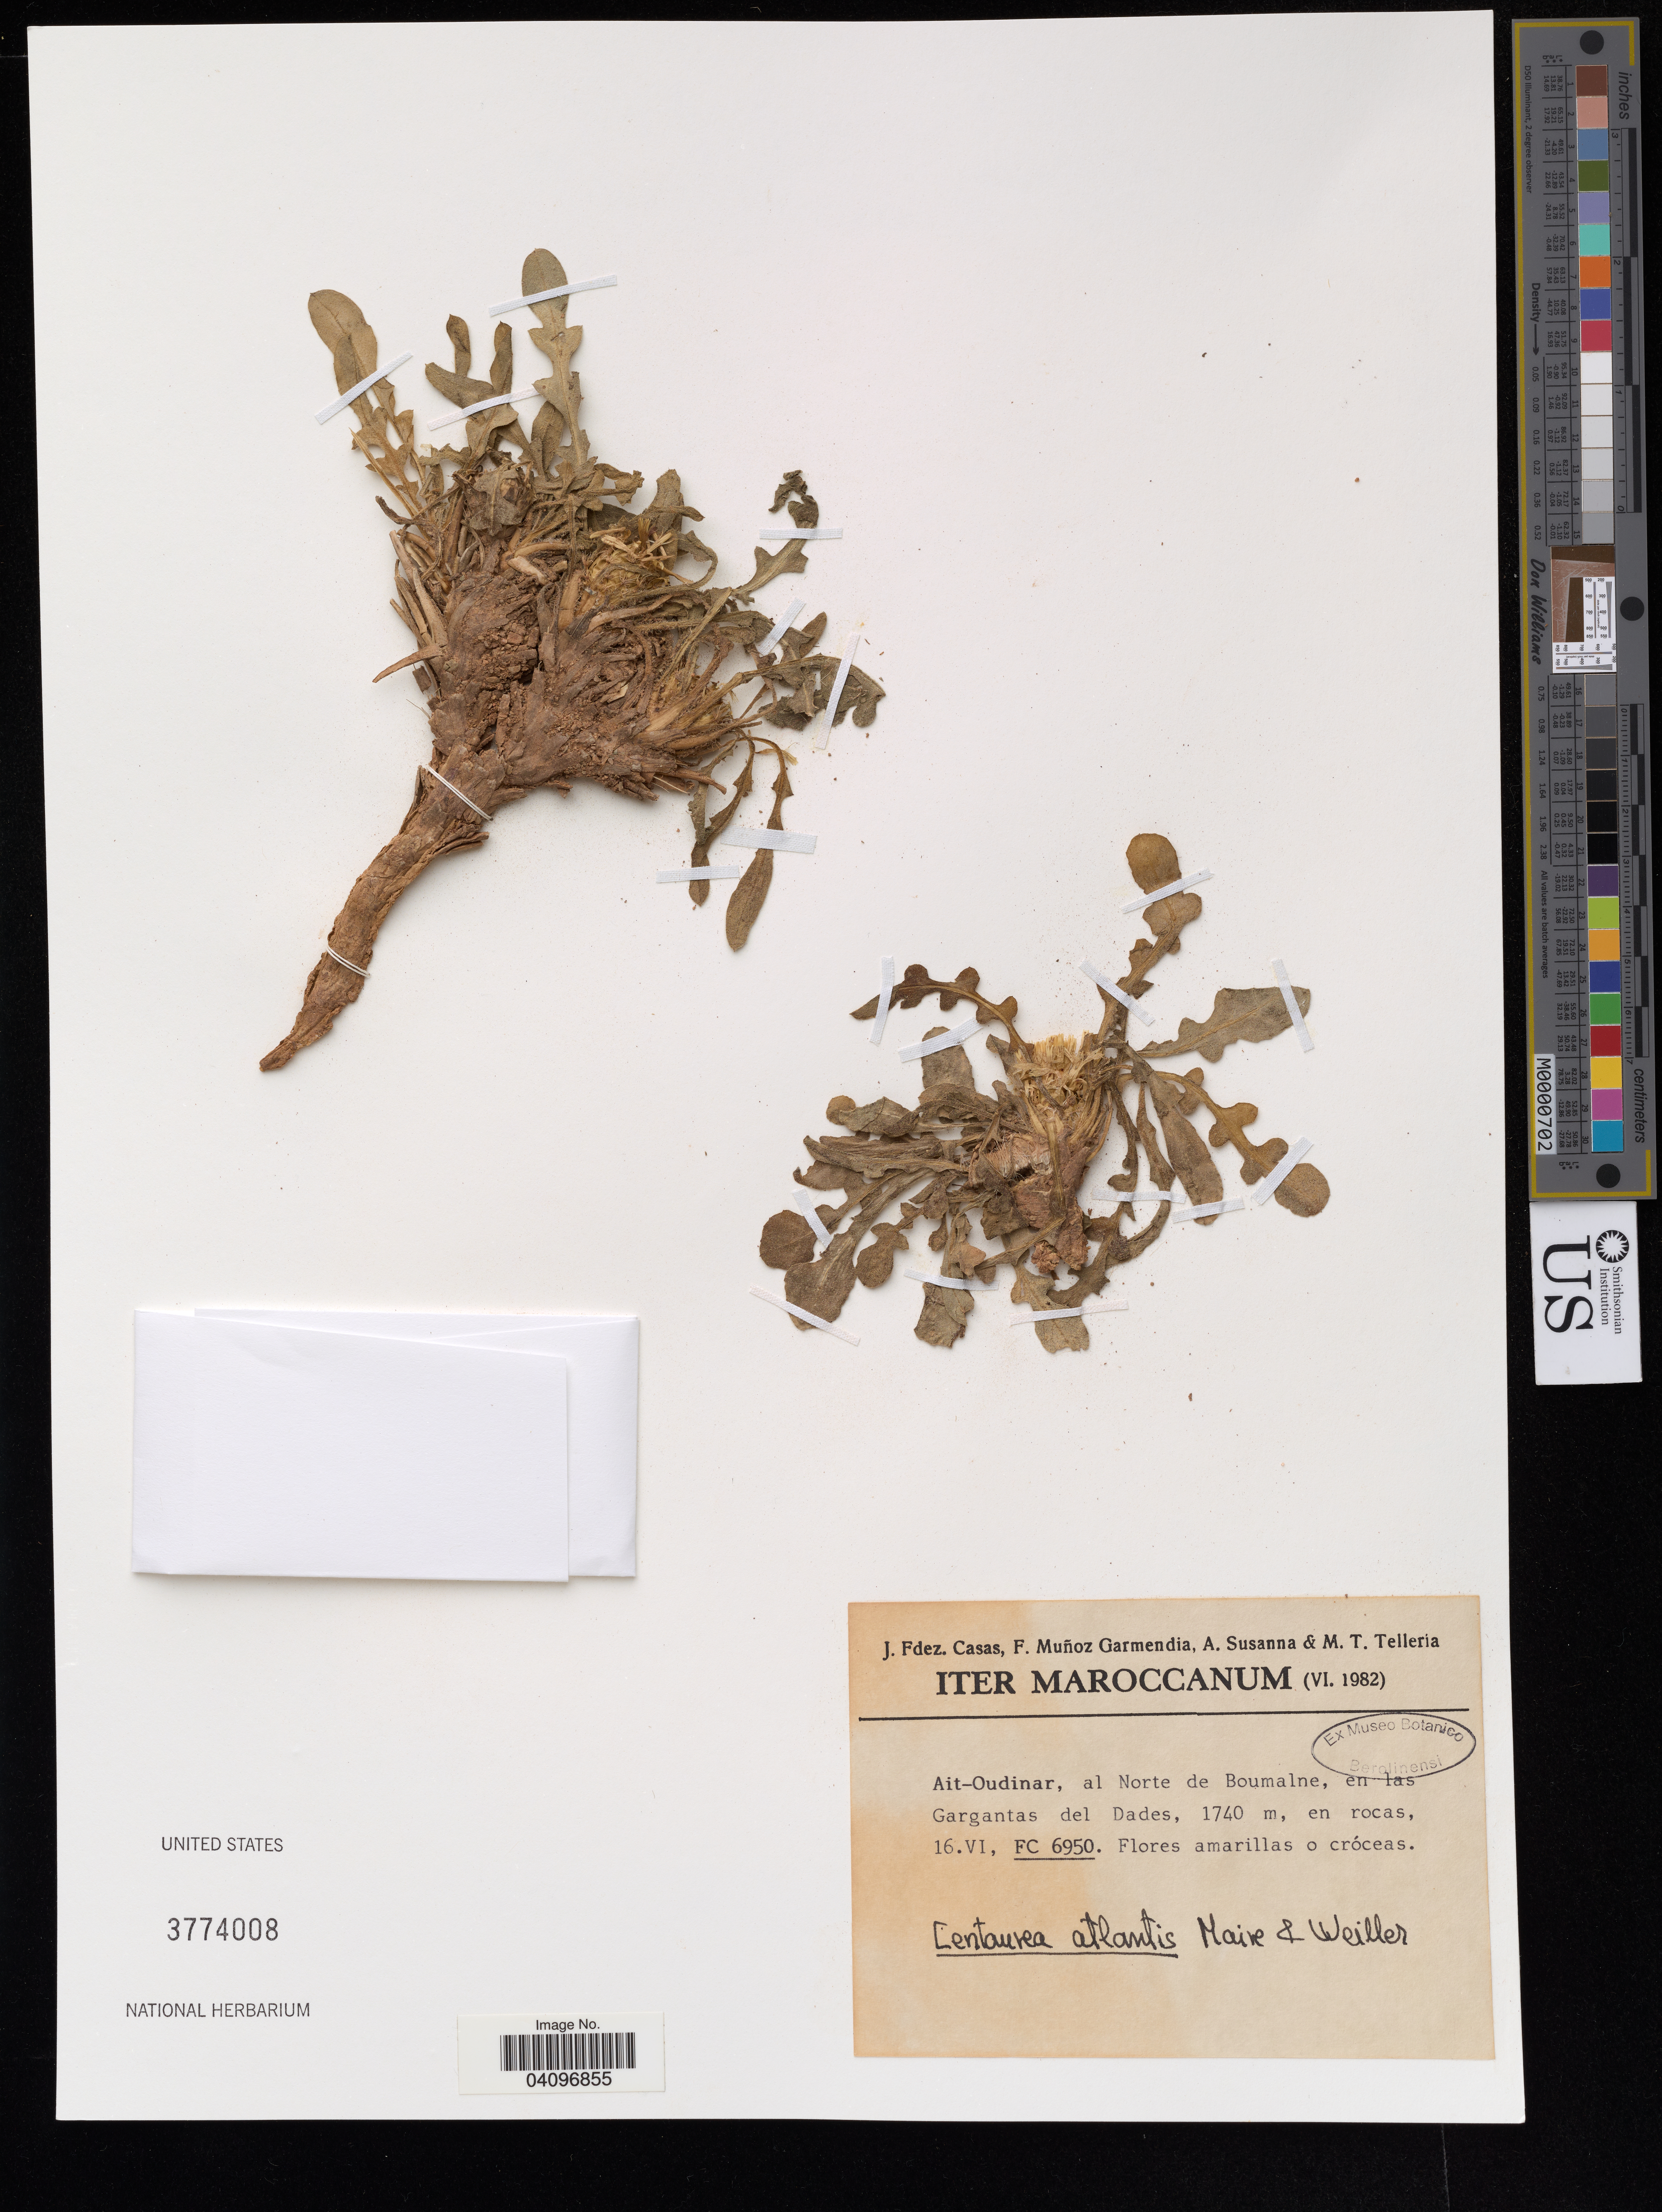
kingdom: Plantae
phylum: Tracheophyta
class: Magnoliopsida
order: Asterales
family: Asteraceae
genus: Centaurea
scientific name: Centaurea atlantis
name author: Maire & Weiller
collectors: J. Fdez. Casas, F. Muñoz Garmendia, A. Susanna & M. Telleria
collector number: FC 6950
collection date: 1982-06-16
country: Morocco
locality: Ait-Oudinar, al Norte de Boumalne, en las Gargantas del Dades.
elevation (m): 1740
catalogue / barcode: US 3774008